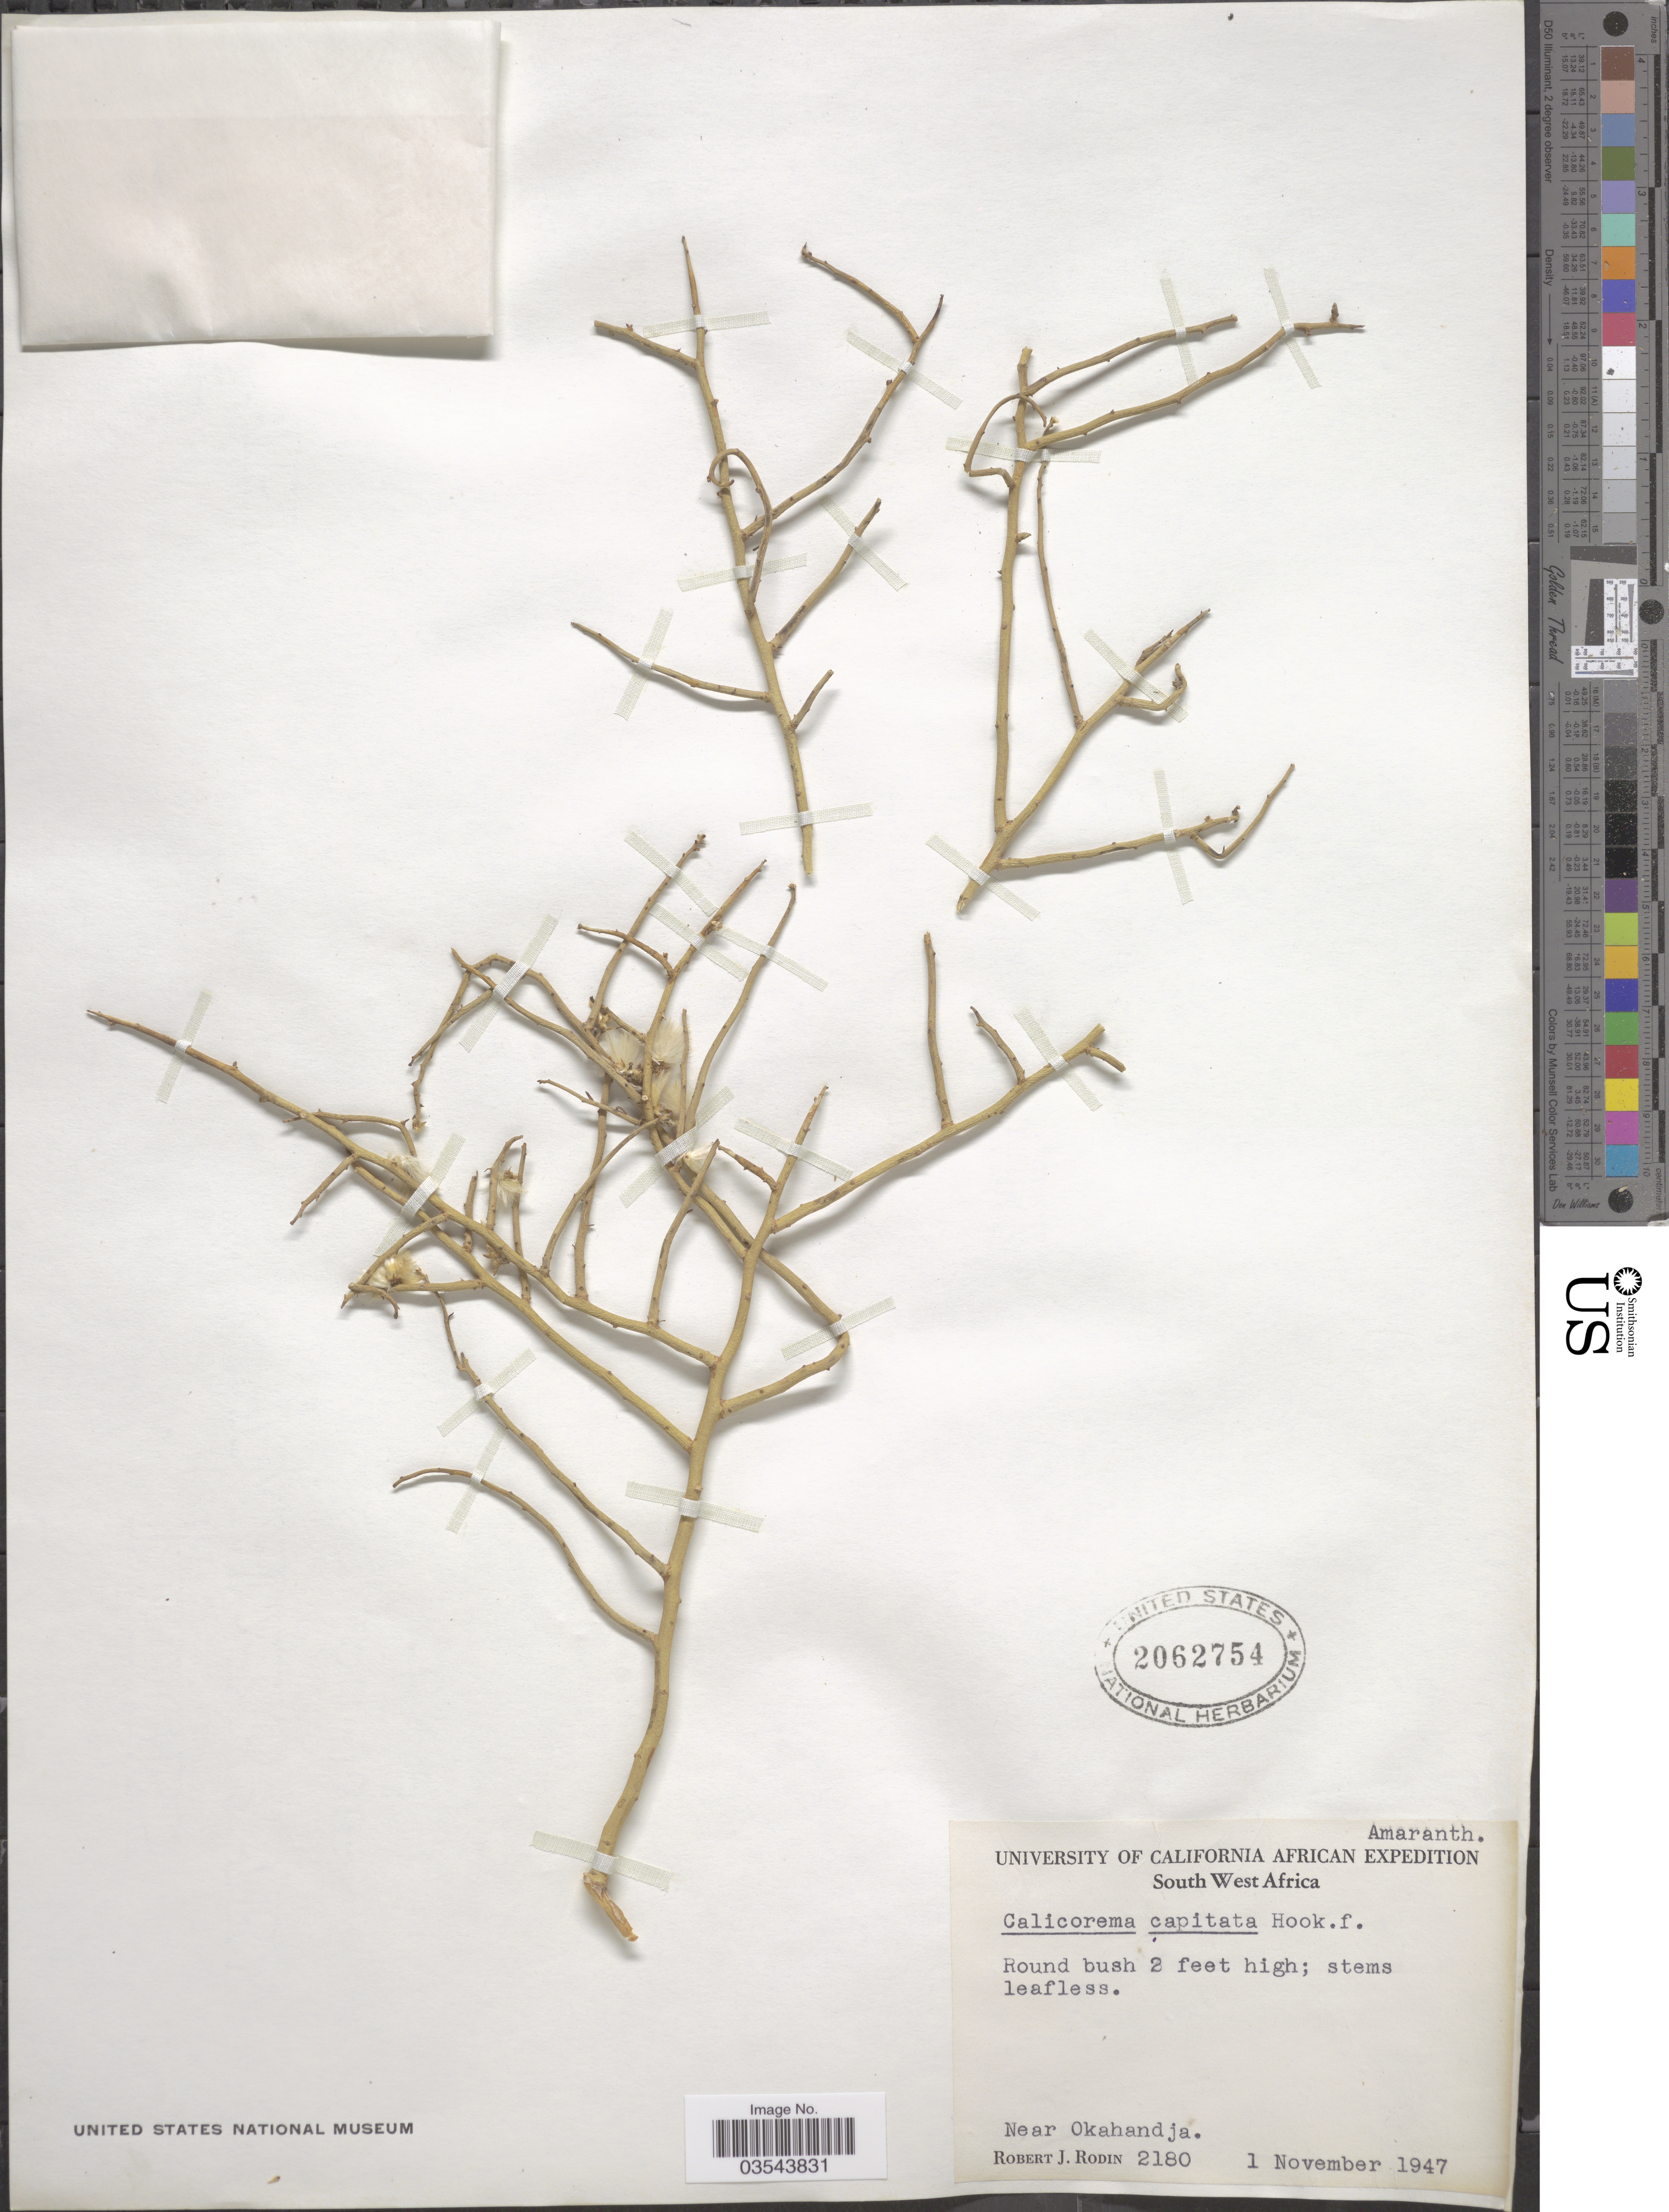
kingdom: Plantae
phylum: Tracheophyta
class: Magnoliopsida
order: Caryophyllales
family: Amaranthaceae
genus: Calicorema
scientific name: Calicorema capitata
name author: (Moq.) Hook. f.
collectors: R. J. Rodin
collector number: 2180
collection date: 1947-11-01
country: Namibia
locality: South West Africa. Near Okahandja.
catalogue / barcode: US 2062754